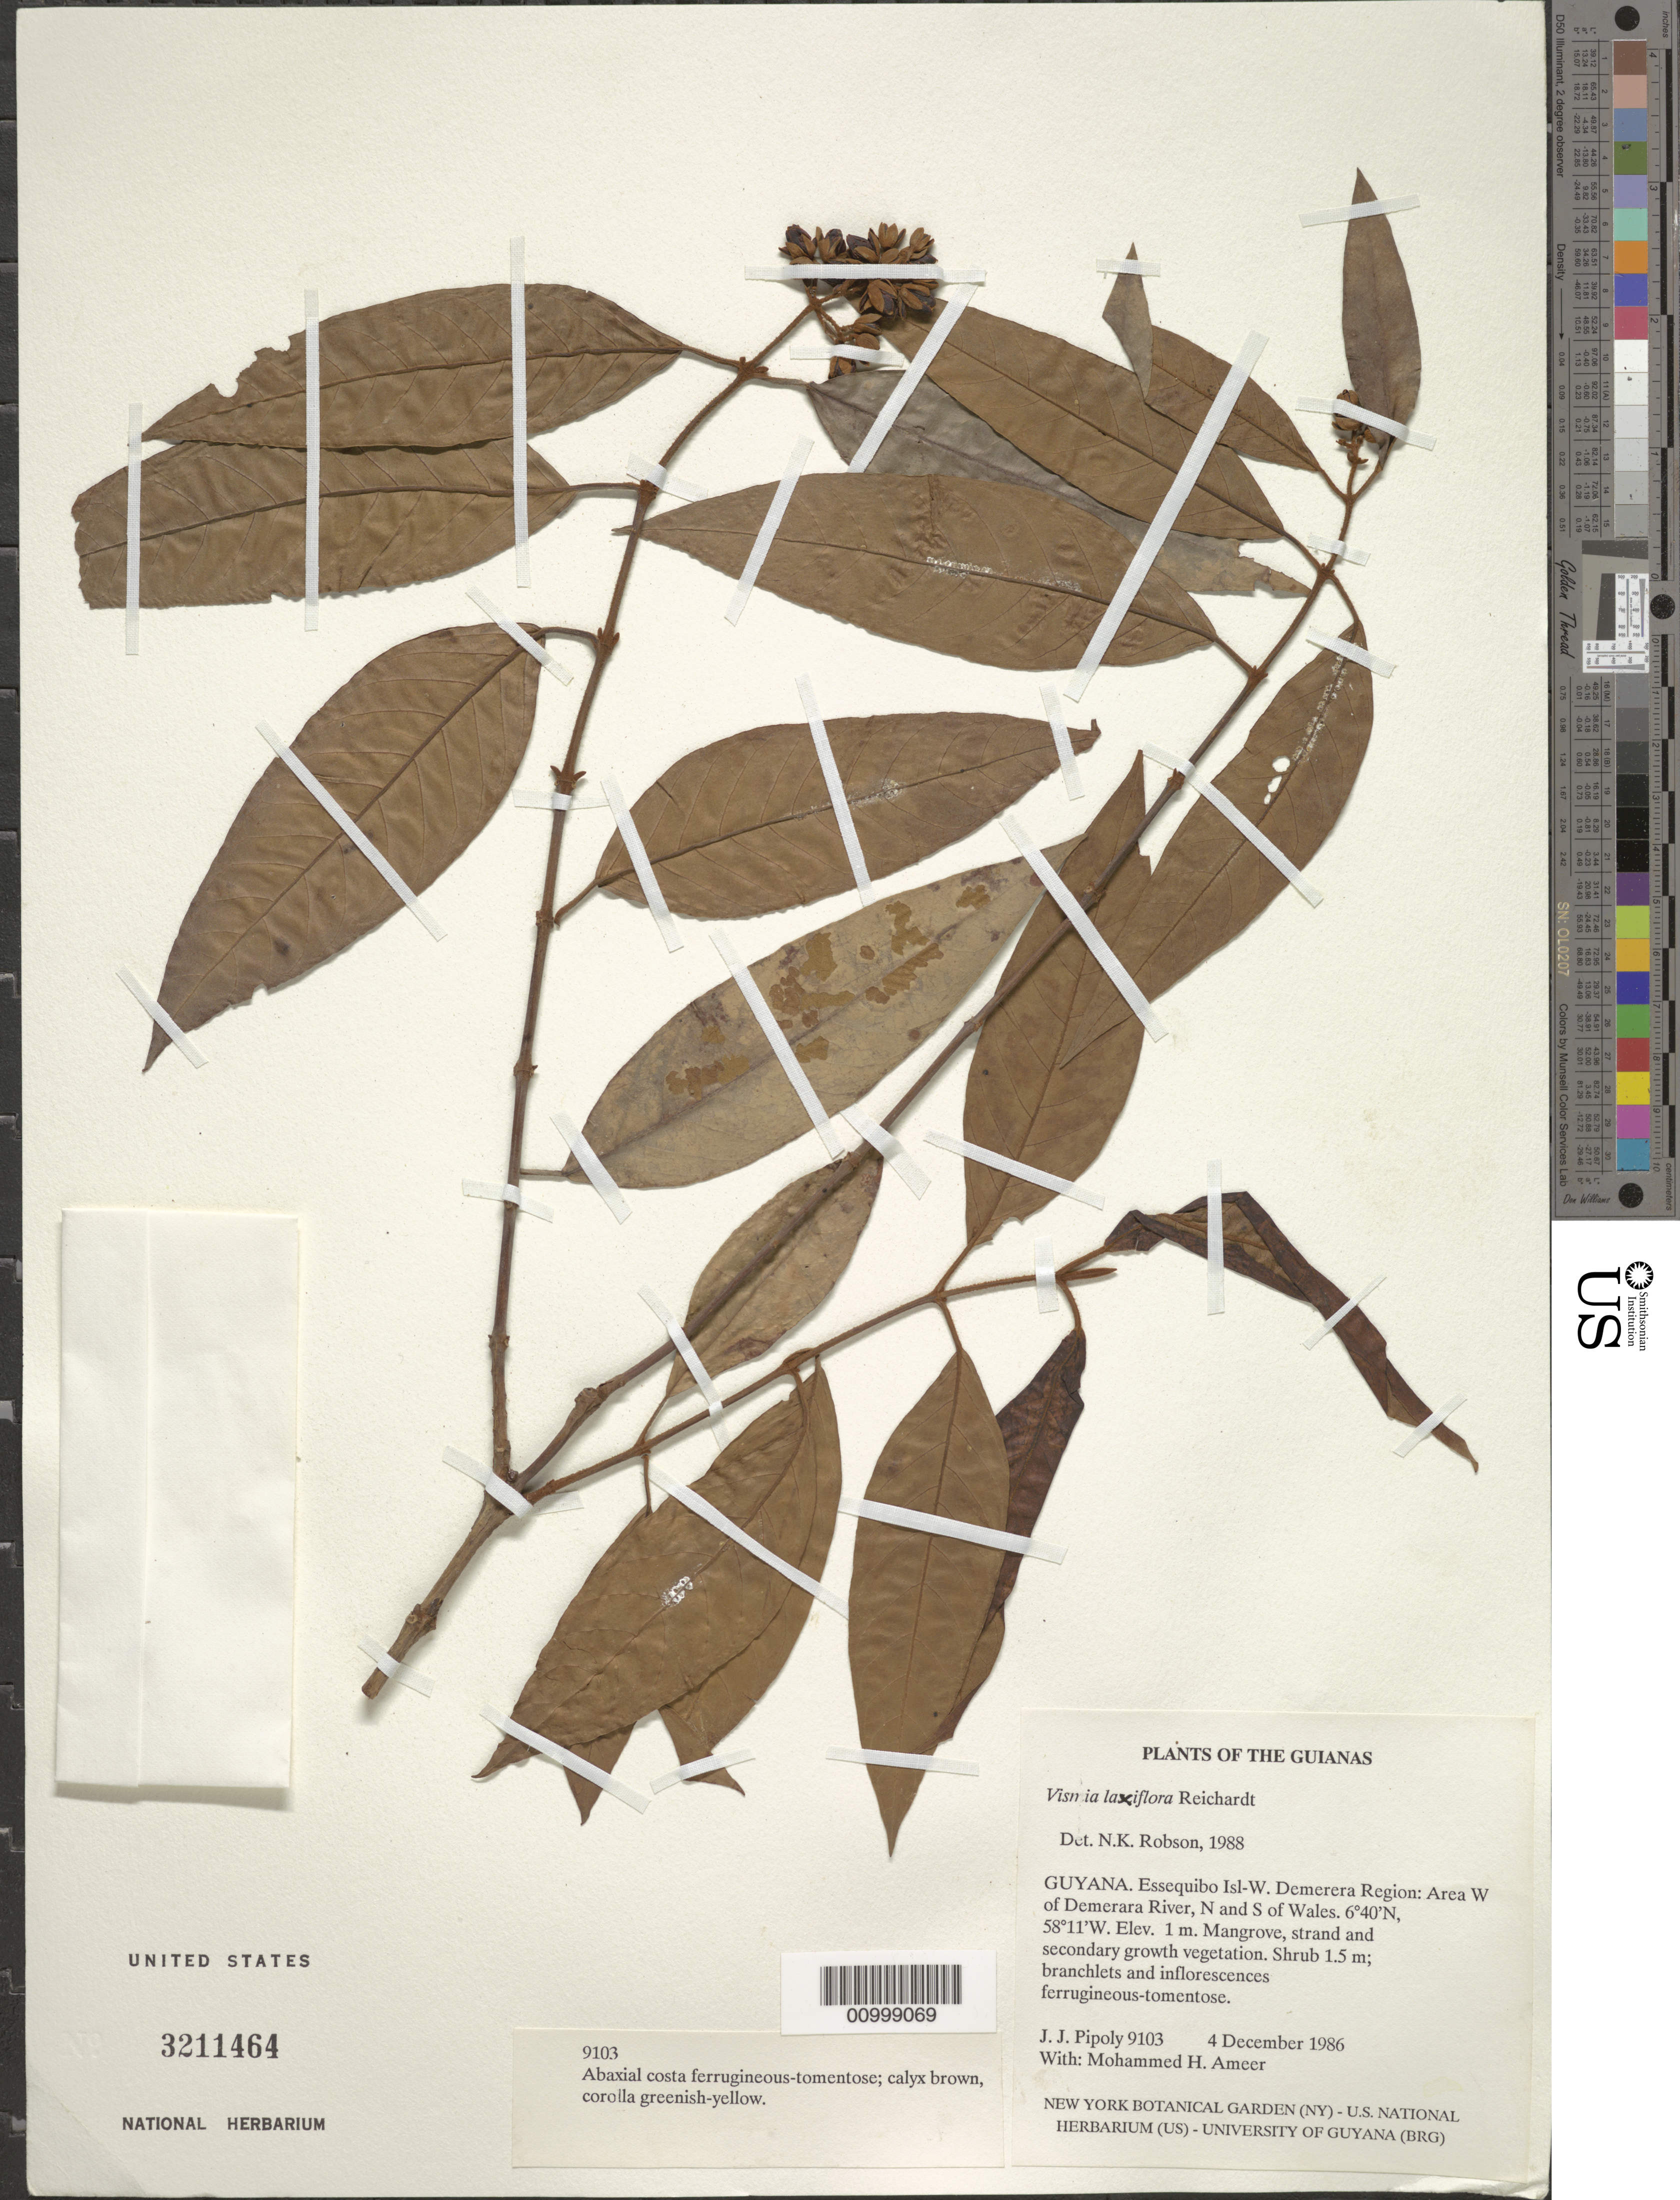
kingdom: Plantae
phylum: Tracheophyta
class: Magnoliopsida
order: Malpighiales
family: Hypericaceae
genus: Vismia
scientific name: Vismia laxiflora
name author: Reichardt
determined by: Robson, Norman K. B.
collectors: J. J. Pipoly & M. Ameer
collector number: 9103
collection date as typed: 4 December 1986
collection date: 1986-12-04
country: Guyana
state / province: Essequibo Isl-W. Demerara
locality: Area W of Demerara River, N and S of Wales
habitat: Mangrove, strand and secondary growth vegetation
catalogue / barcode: US 3211464